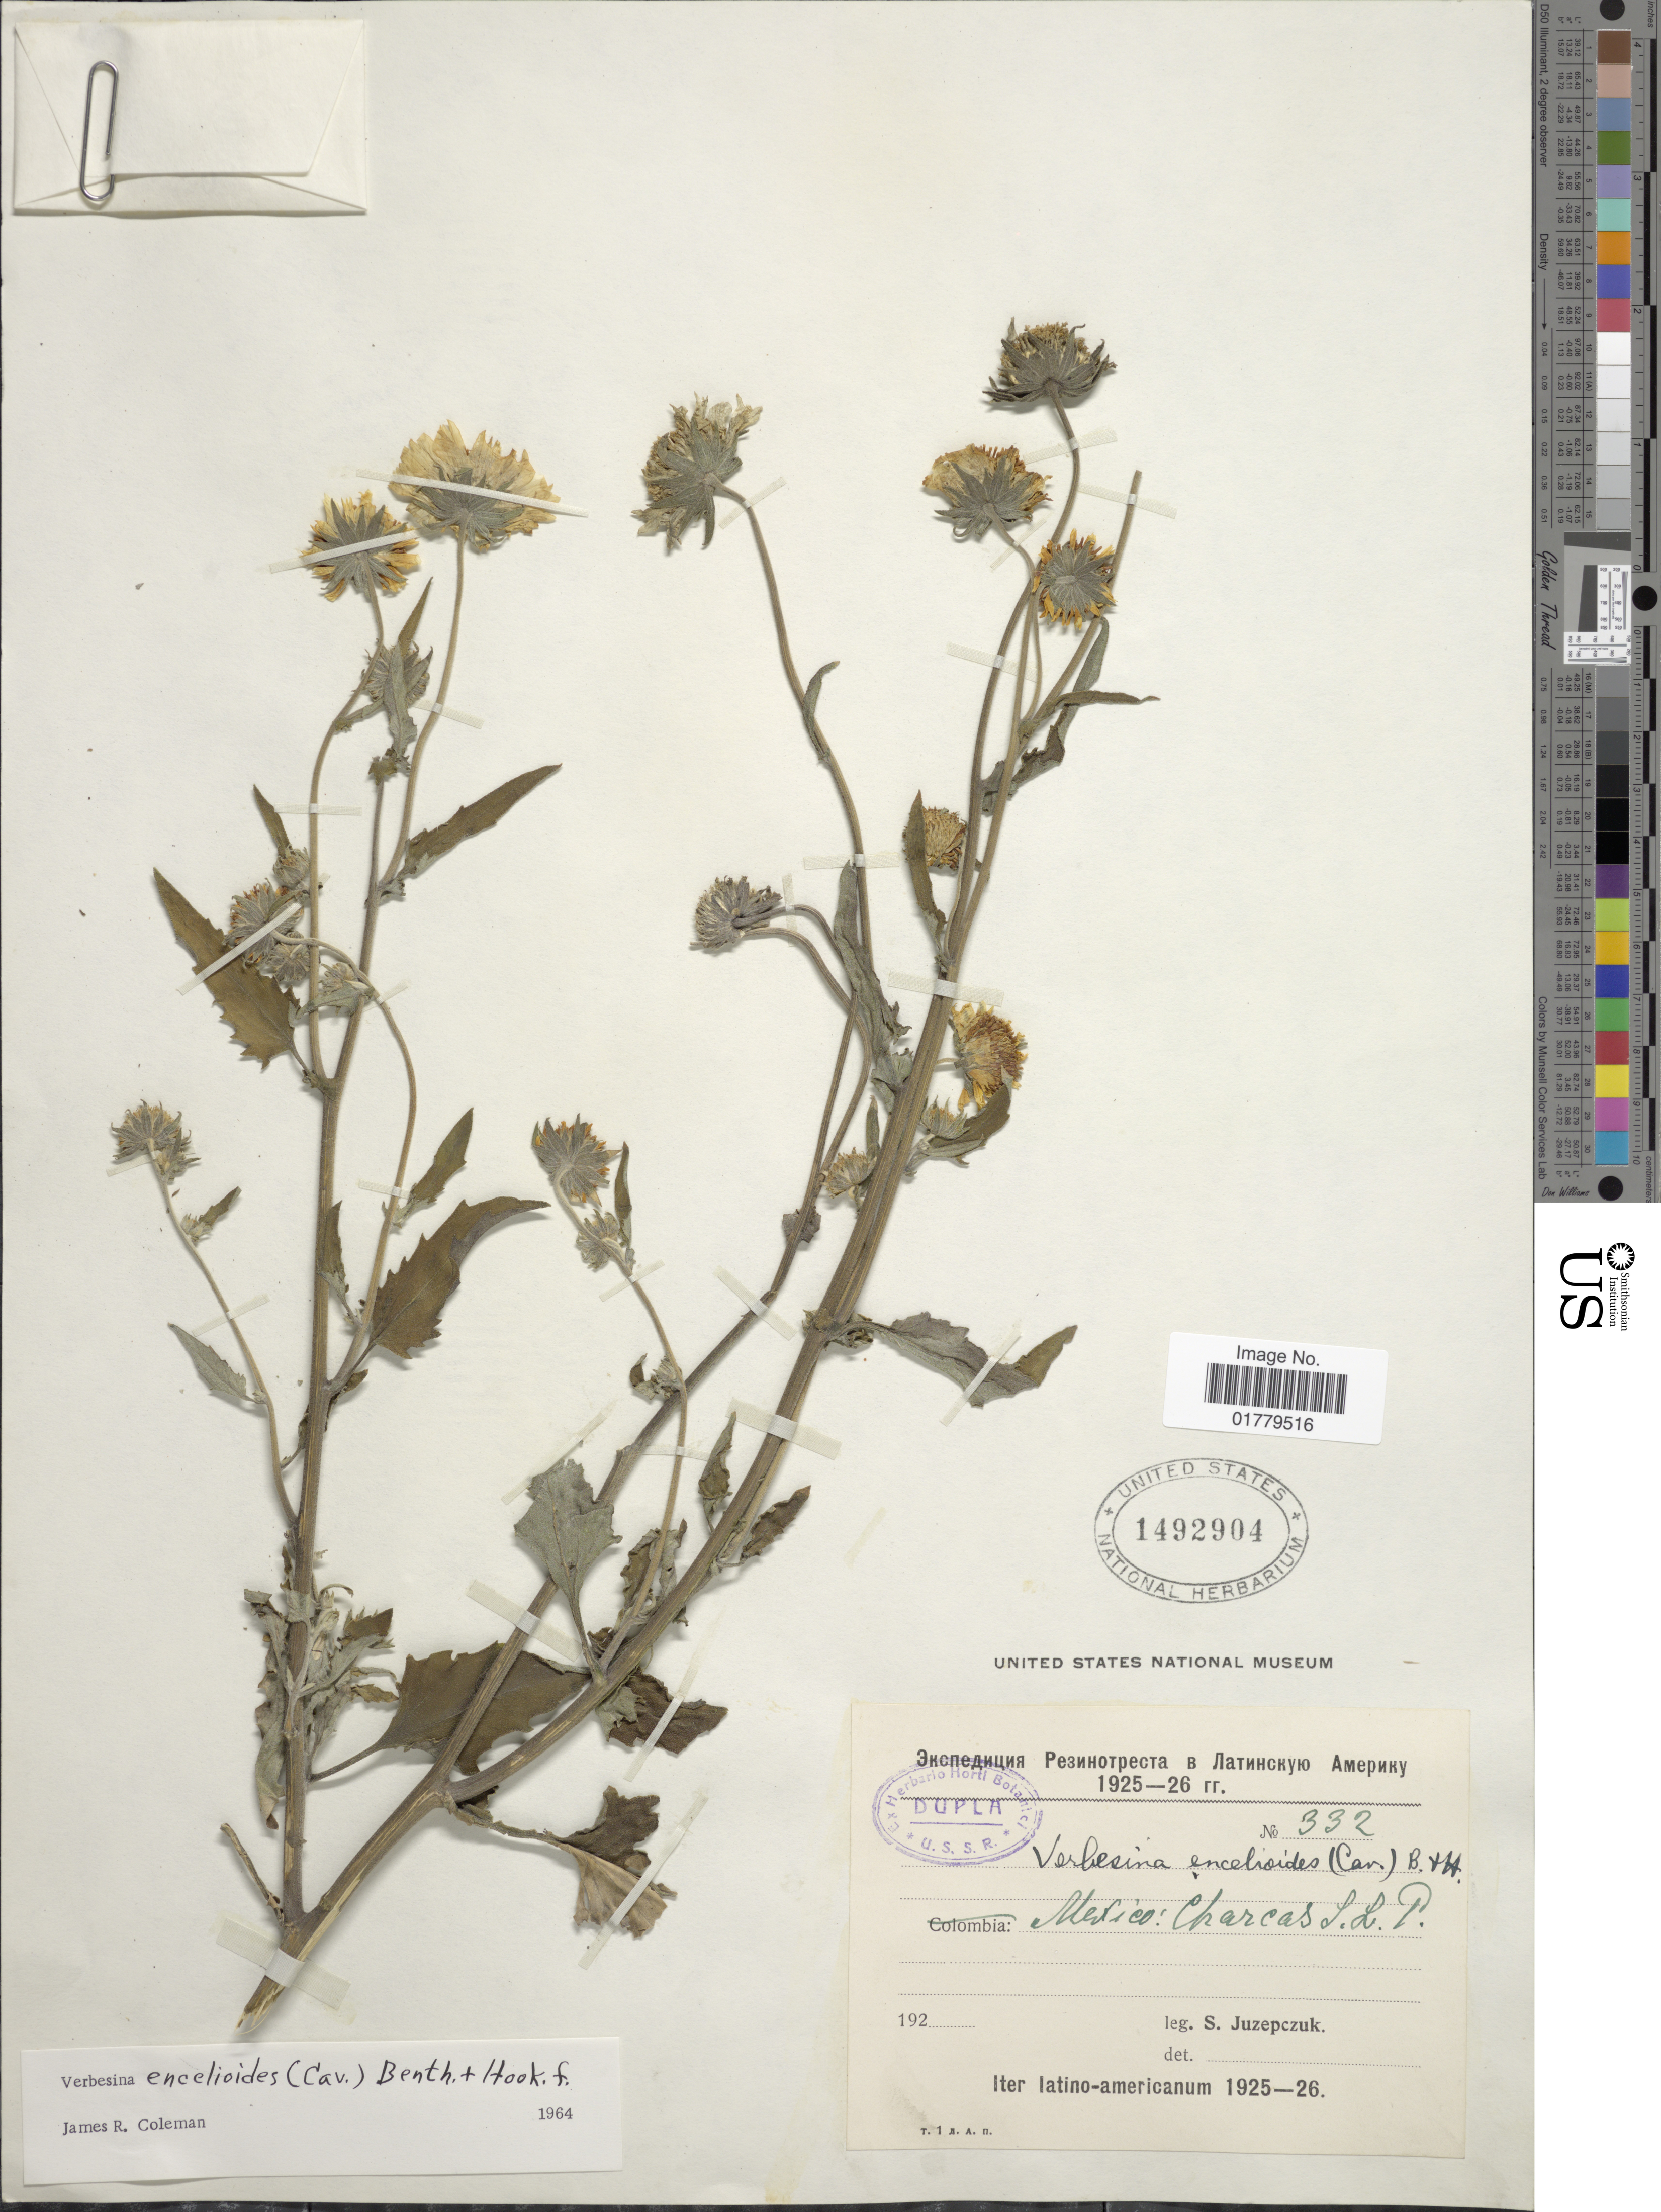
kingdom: Plantae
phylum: Tracheophyta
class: Magnoliopsida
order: Asterales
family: Asteraceae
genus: Verbesina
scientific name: Verbesina encelioides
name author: (Cav.) Benth. & Hook. ex A. Gray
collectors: S. V. Juzepczuk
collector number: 332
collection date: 1925/1926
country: Mexico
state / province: San Luis Potosí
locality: Mexico: Charcas S.L.P.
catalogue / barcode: US 1492904